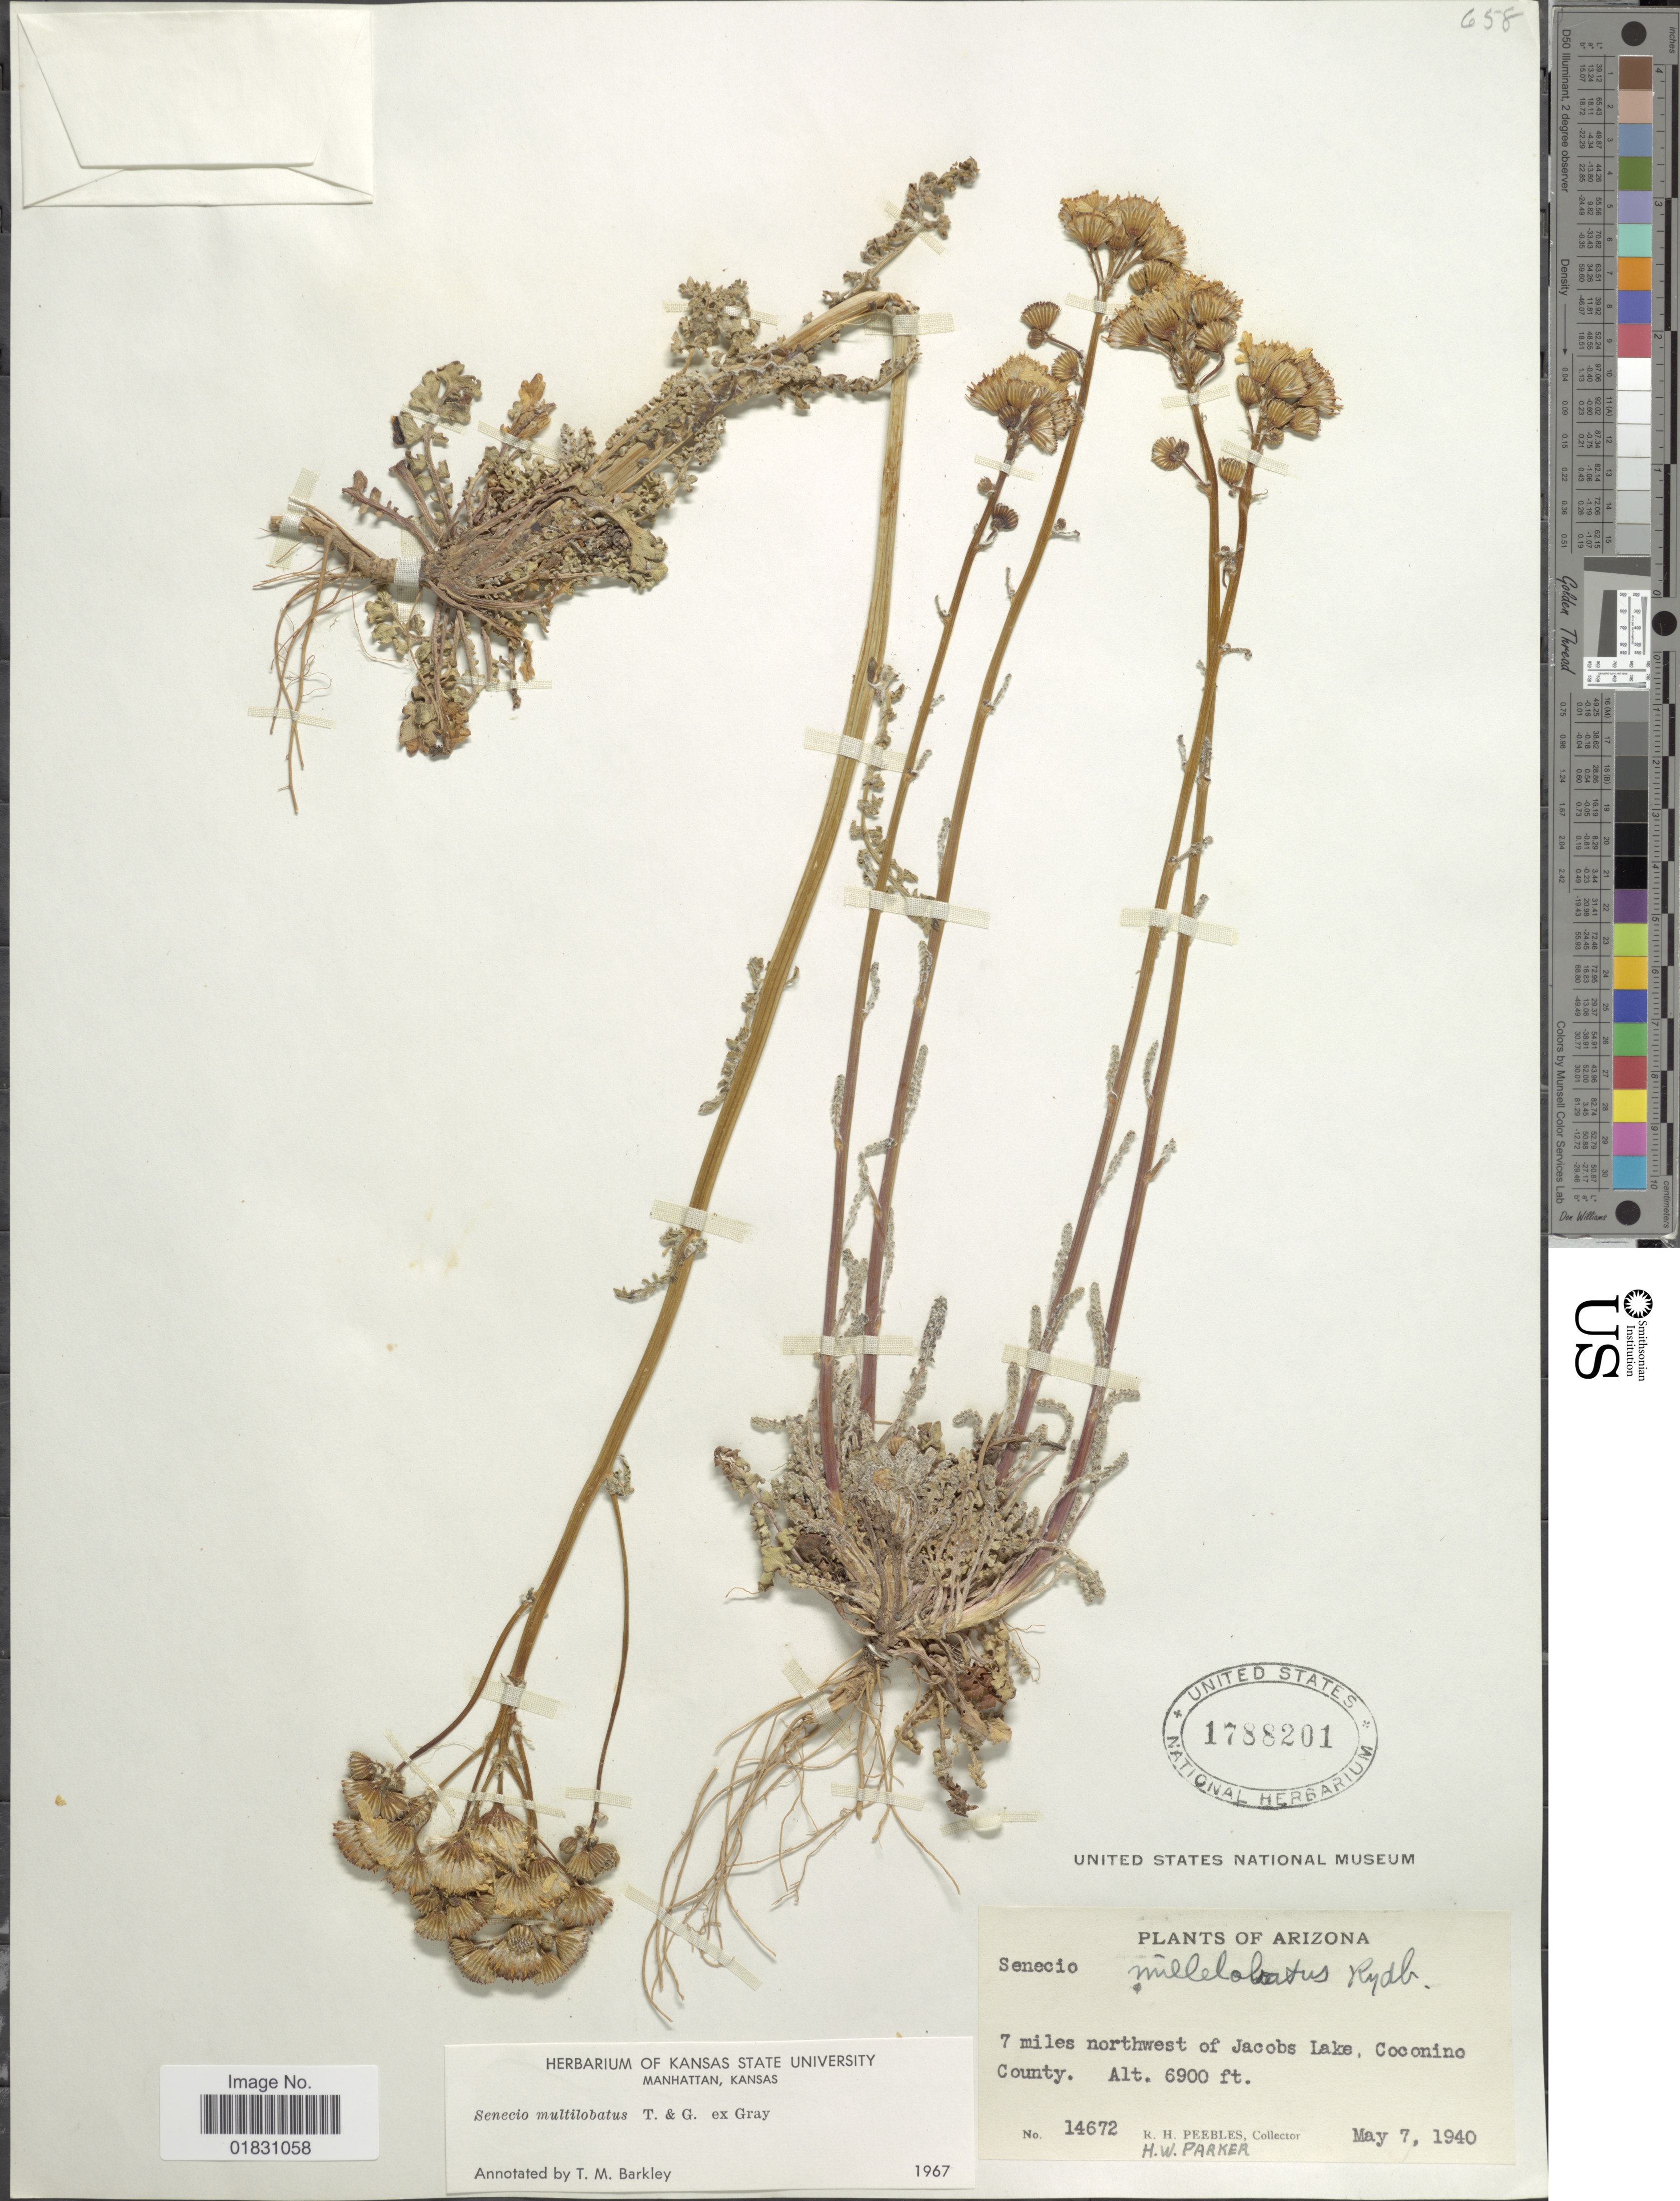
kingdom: Plantae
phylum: Tracheophyta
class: Magnoliopsida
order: Asterales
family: Asteraceae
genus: Packera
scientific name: Packera multilobata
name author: (Torr. & A. Gray) W.A. Weber & Á. Löve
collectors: R. H. Peebles & H. W. Parker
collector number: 14672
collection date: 1940-05-07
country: United States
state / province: Arizona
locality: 7 mile northwest of Jacobs Lake, Coconino County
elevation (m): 2103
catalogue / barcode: US 1788201